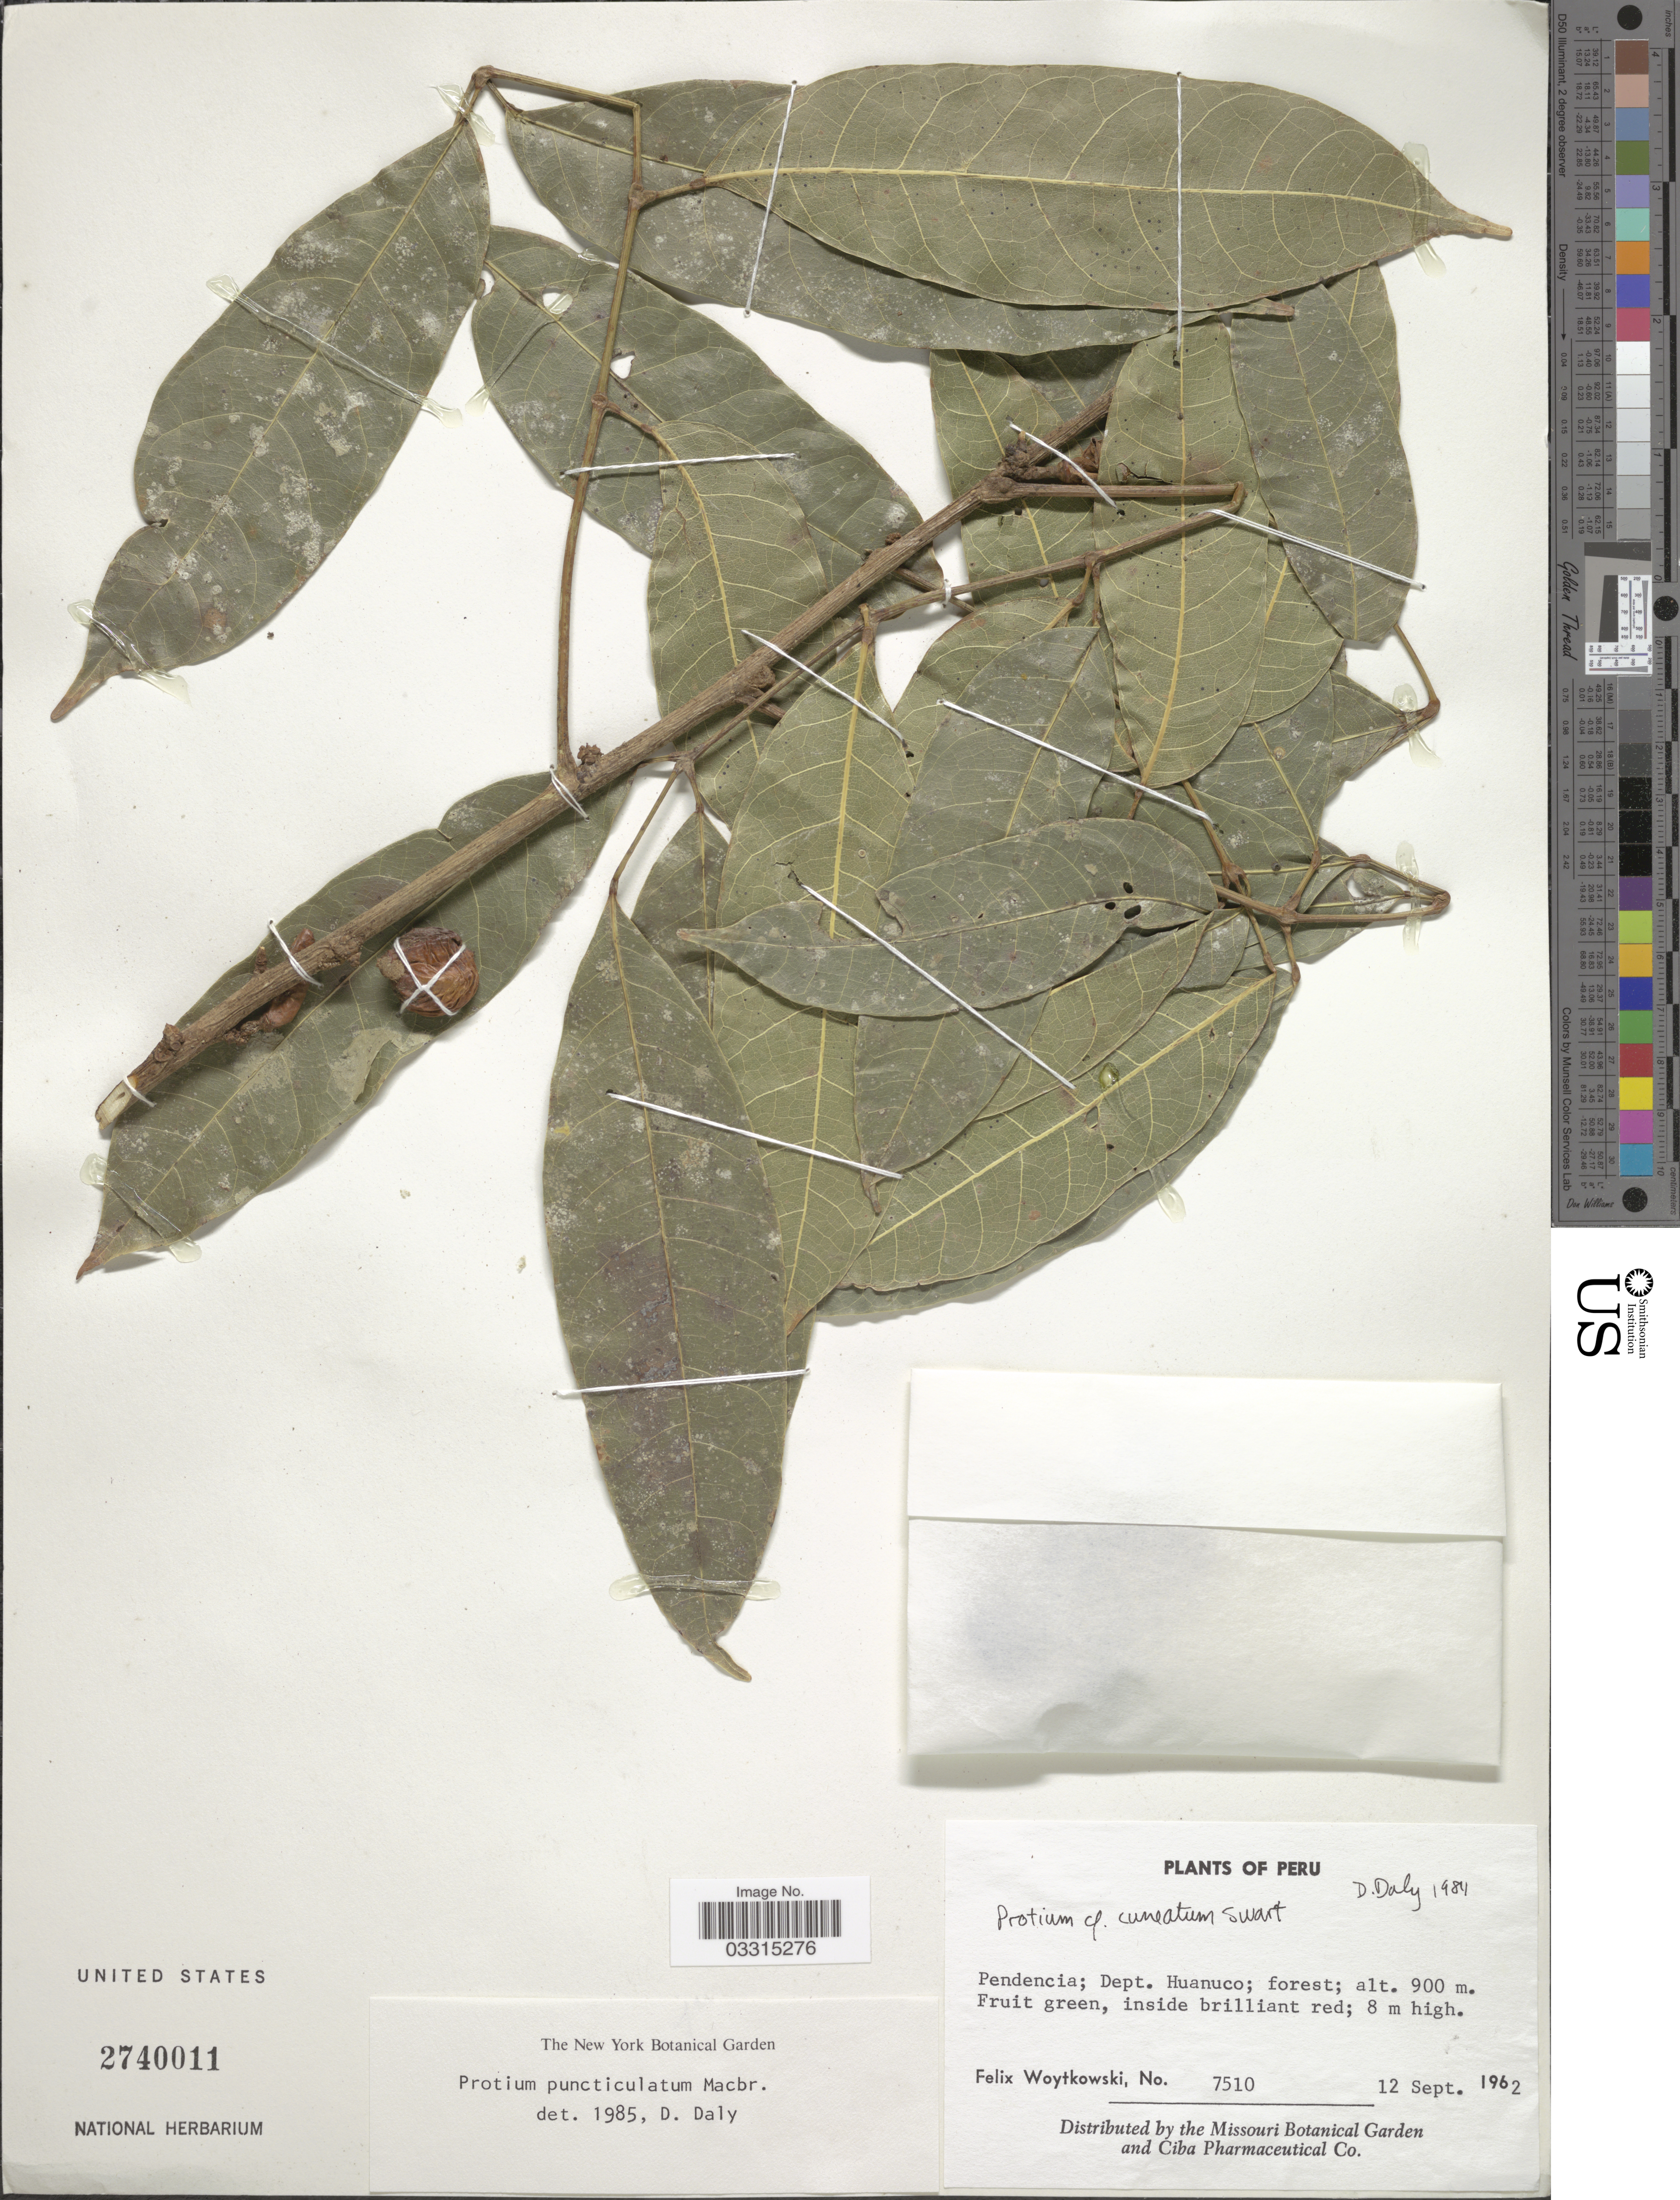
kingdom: Plantae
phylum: Tracheophyta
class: Magnoliopsida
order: Sapindales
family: Burseraceae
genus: Protium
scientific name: Protium puncticulatum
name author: J.F. Macbr.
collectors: F. Woytkowski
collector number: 7510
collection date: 1962-09-12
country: Peru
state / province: Huánuco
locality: Pendencia; Dept. Huanuco.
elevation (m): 900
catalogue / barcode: US 2740011